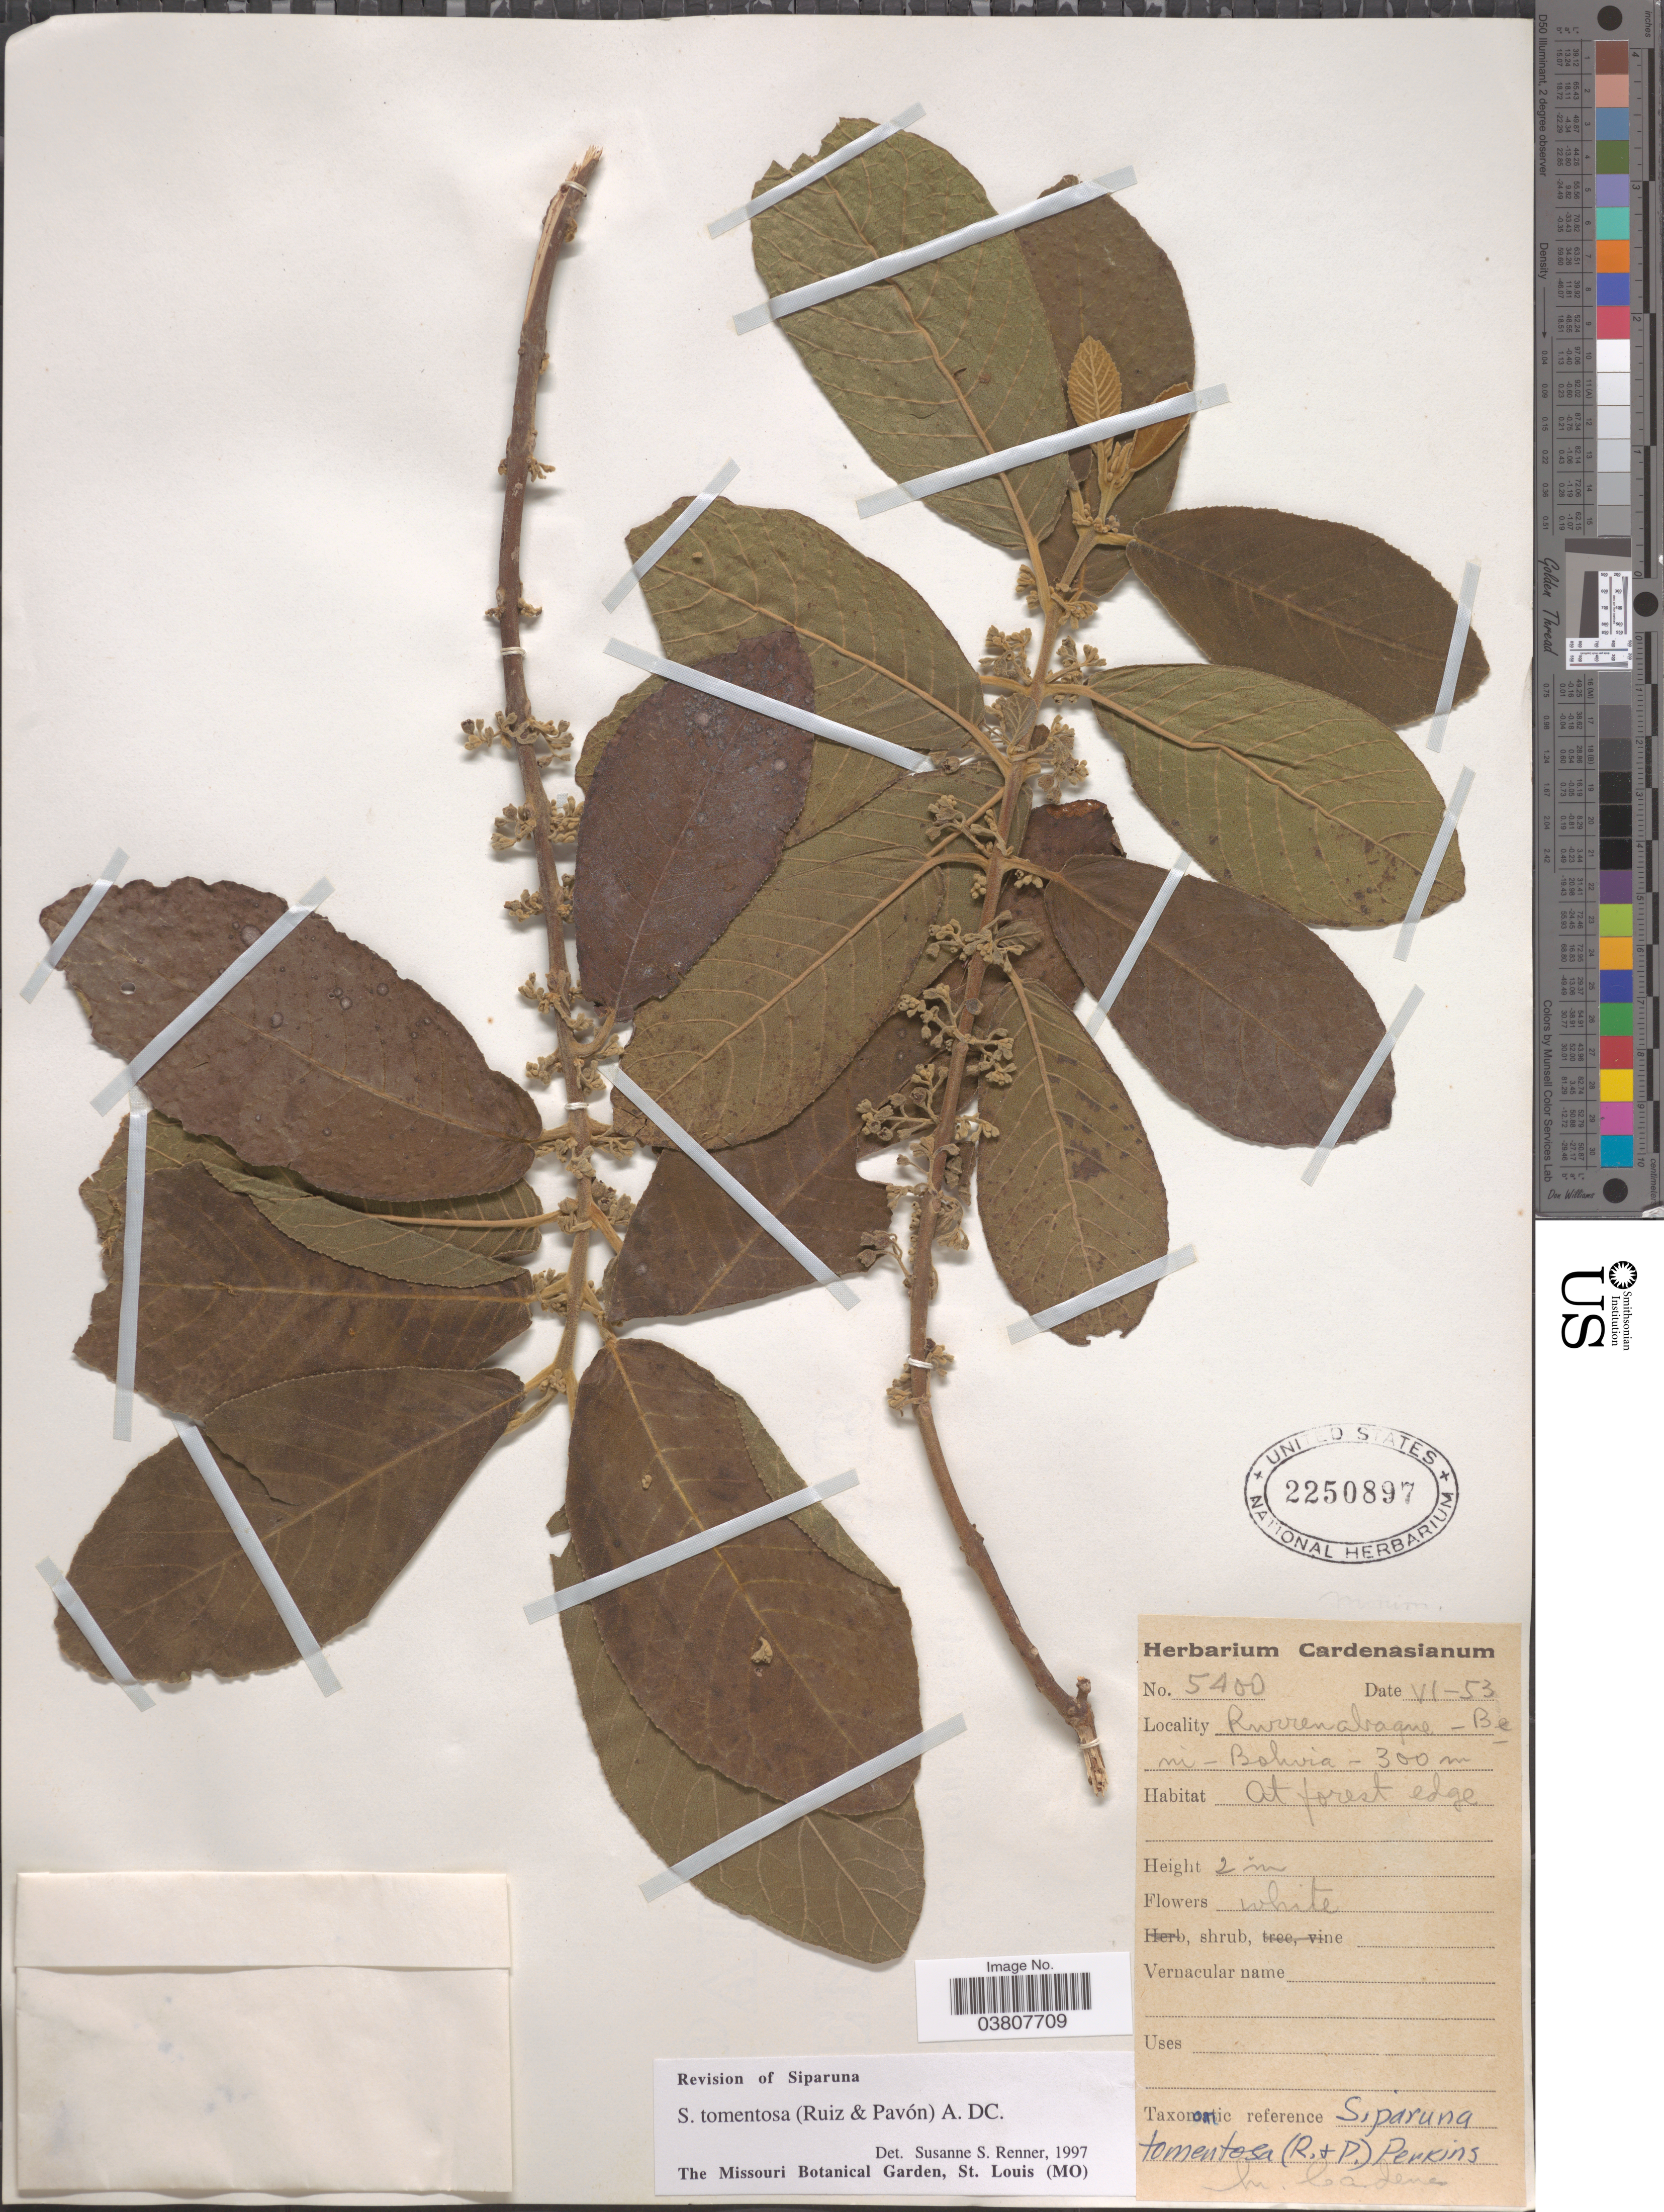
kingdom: Plantae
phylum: Tracheophyta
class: Magnoliopsida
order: Laurales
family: Siparunaceae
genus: Siparuna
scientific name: Siparuna tomentosa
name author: Perkins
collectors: ex herb. Cardenasianum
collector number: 5400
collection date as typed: Transcribed d/m/y: /6/53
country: Bolivia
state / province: Beni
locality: Rurrenabaque. At forest edge.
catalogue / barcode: US 2250897